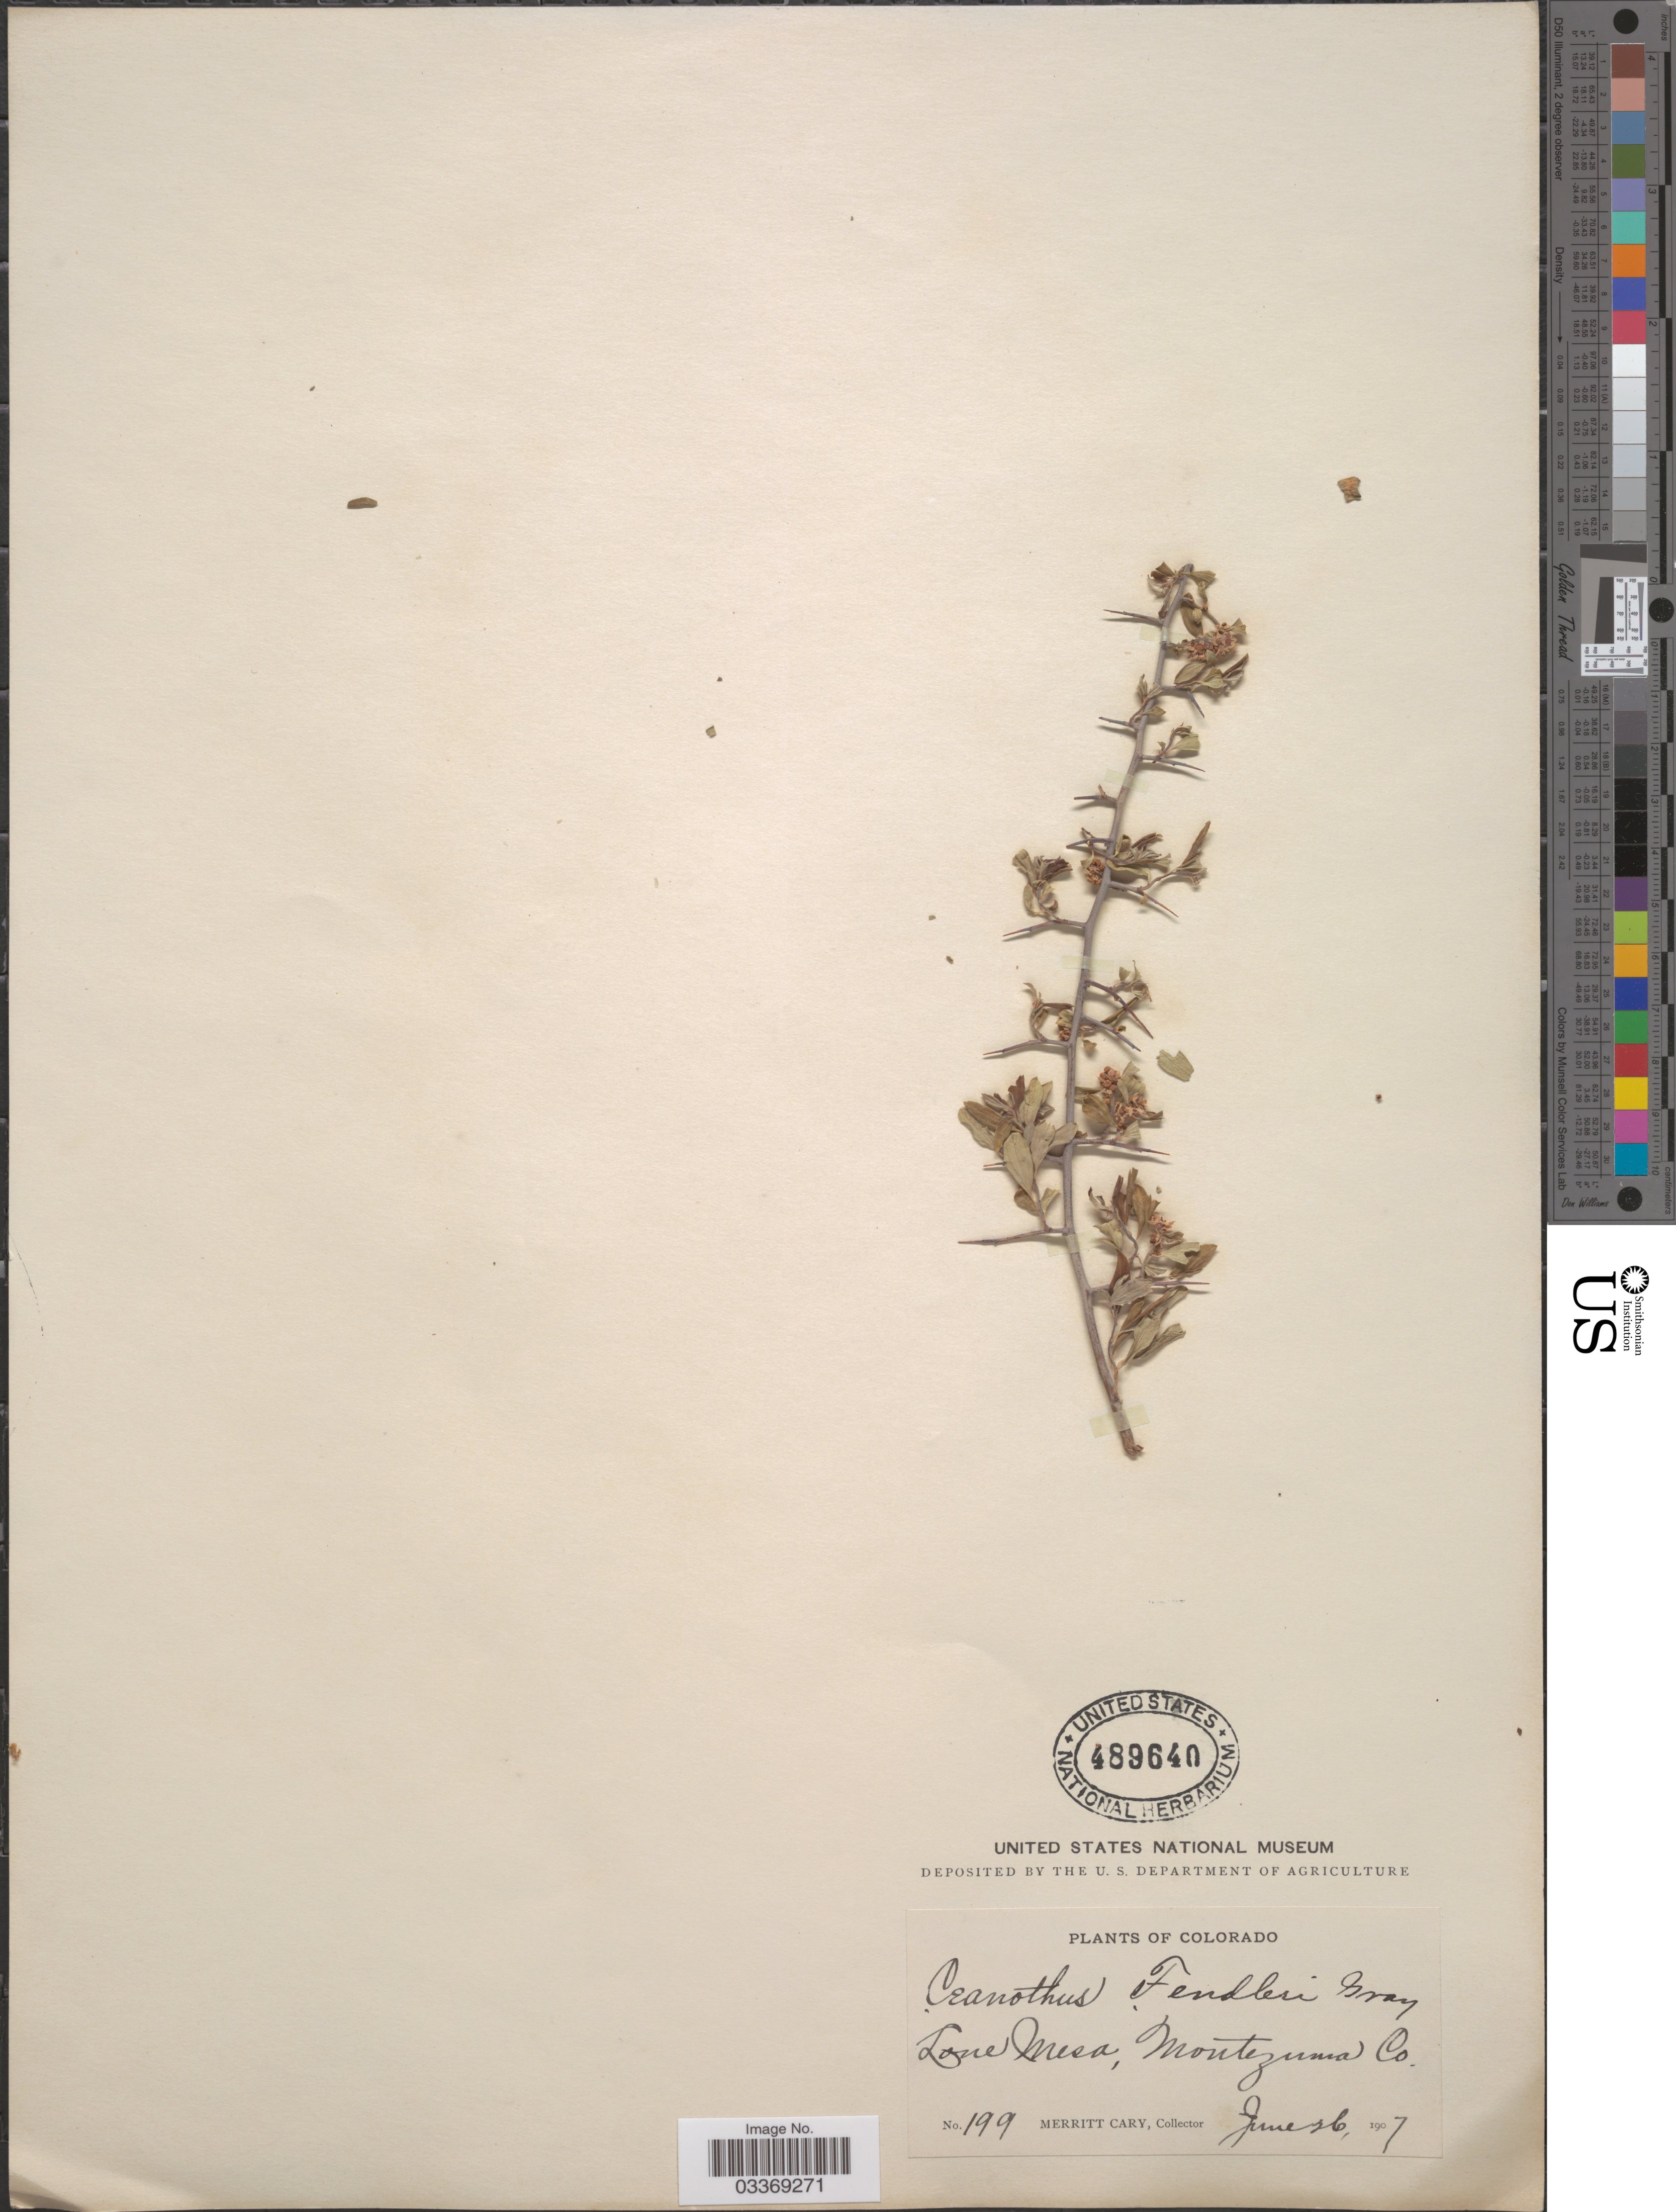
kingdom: Plantae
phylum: Tracheophyta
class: Magnoliopsida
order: Rosales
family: Rhamnaceae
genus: Ceanothus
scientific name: Ceanothus fendleri var. viridis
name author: A. Gray ex Trel.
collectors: M. Cary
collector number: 199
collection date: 1907-06-26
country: United States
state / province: Colorado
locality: Lone Mesa, Montezuma Co.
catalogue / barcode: US 489640